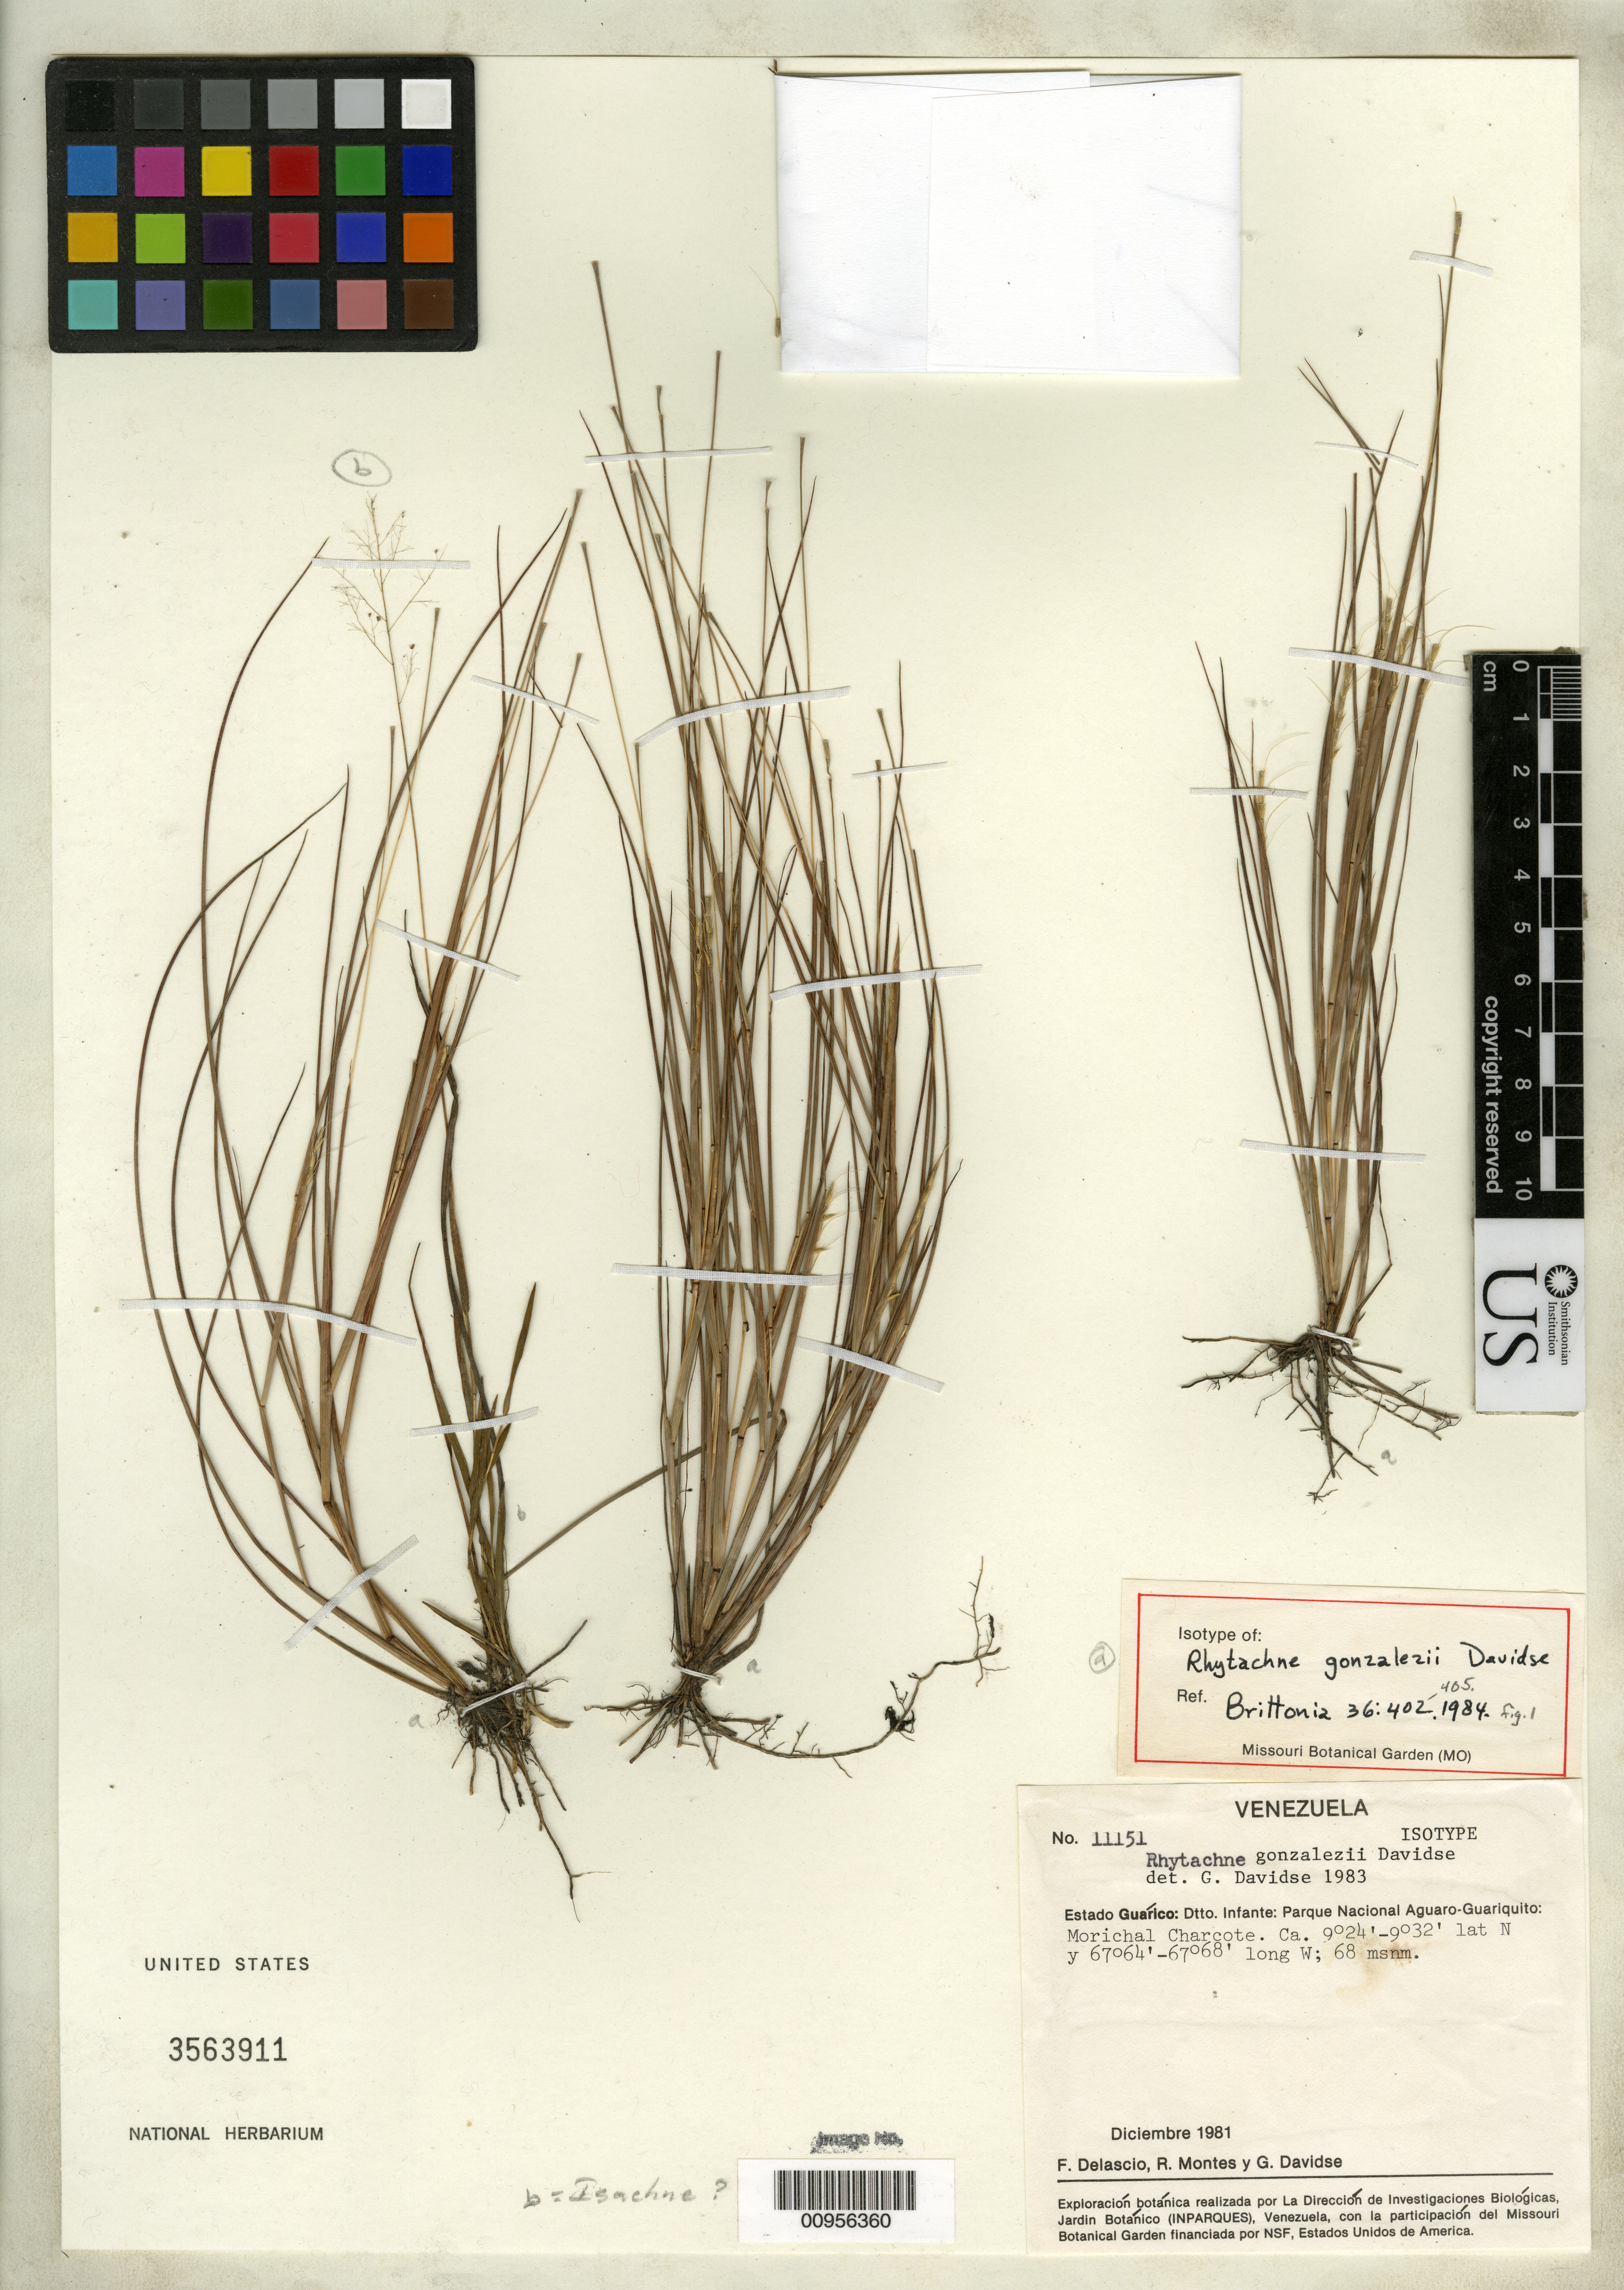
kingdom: Plantae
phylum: Tracheophyta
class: Liliopsida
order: Poales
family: Poaceae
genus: Rhytachne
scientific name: Rhytachne gonzalezii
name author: Davidse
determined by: Davidse, Gerrit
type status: Isotype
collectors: F. Delascio C., R. Montes & G. Davidse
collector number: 11151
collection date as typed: Dec 1981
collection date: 1981-12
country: Venezuela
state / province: Guárico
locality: Estado Guárico: Dtto. Infante, Parque Nacional Aguaro-Guariquito, Morichal Charcote.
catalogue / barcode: US 3563911